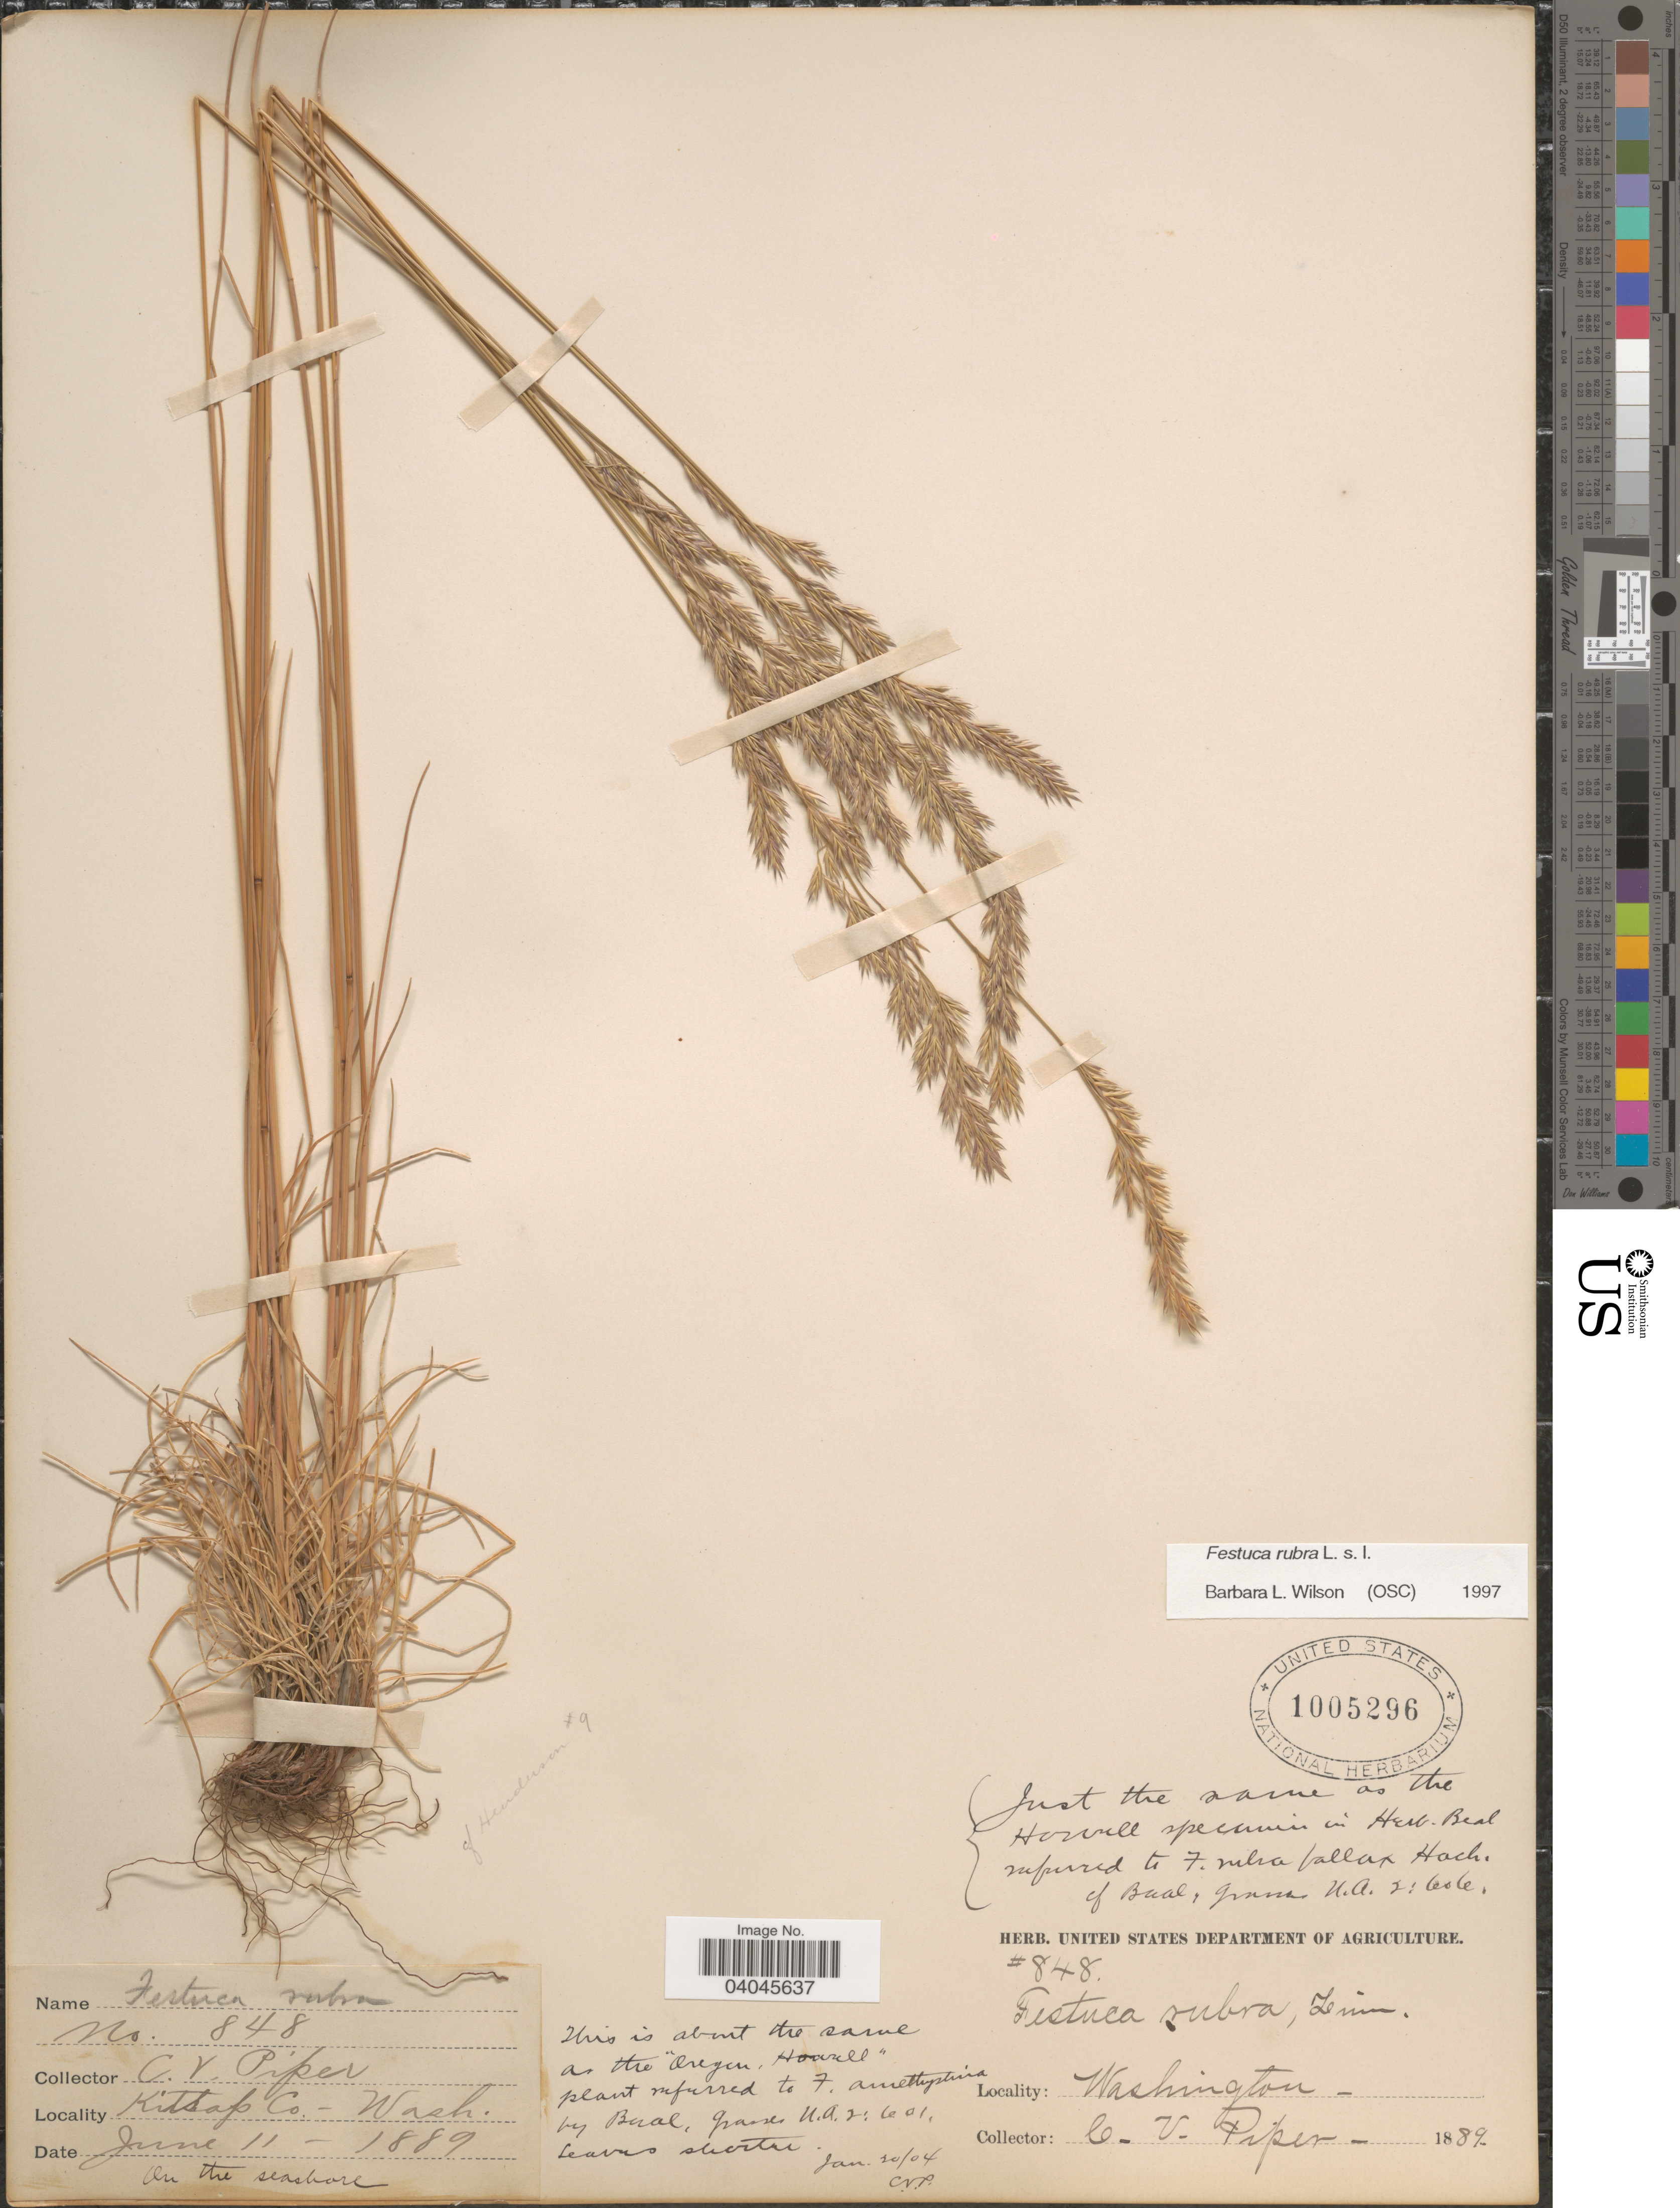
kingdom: Plantae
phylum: Tracheophyta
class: Liliopsida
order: Poales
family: Poaceae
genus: Festuca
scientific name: Festuca rubra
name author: L.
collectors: C. V. Piper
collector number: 848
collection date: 1889-06-11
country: United States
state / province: Washington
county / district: Kitsap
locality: Kitsap Co.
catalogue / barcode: US 1005296